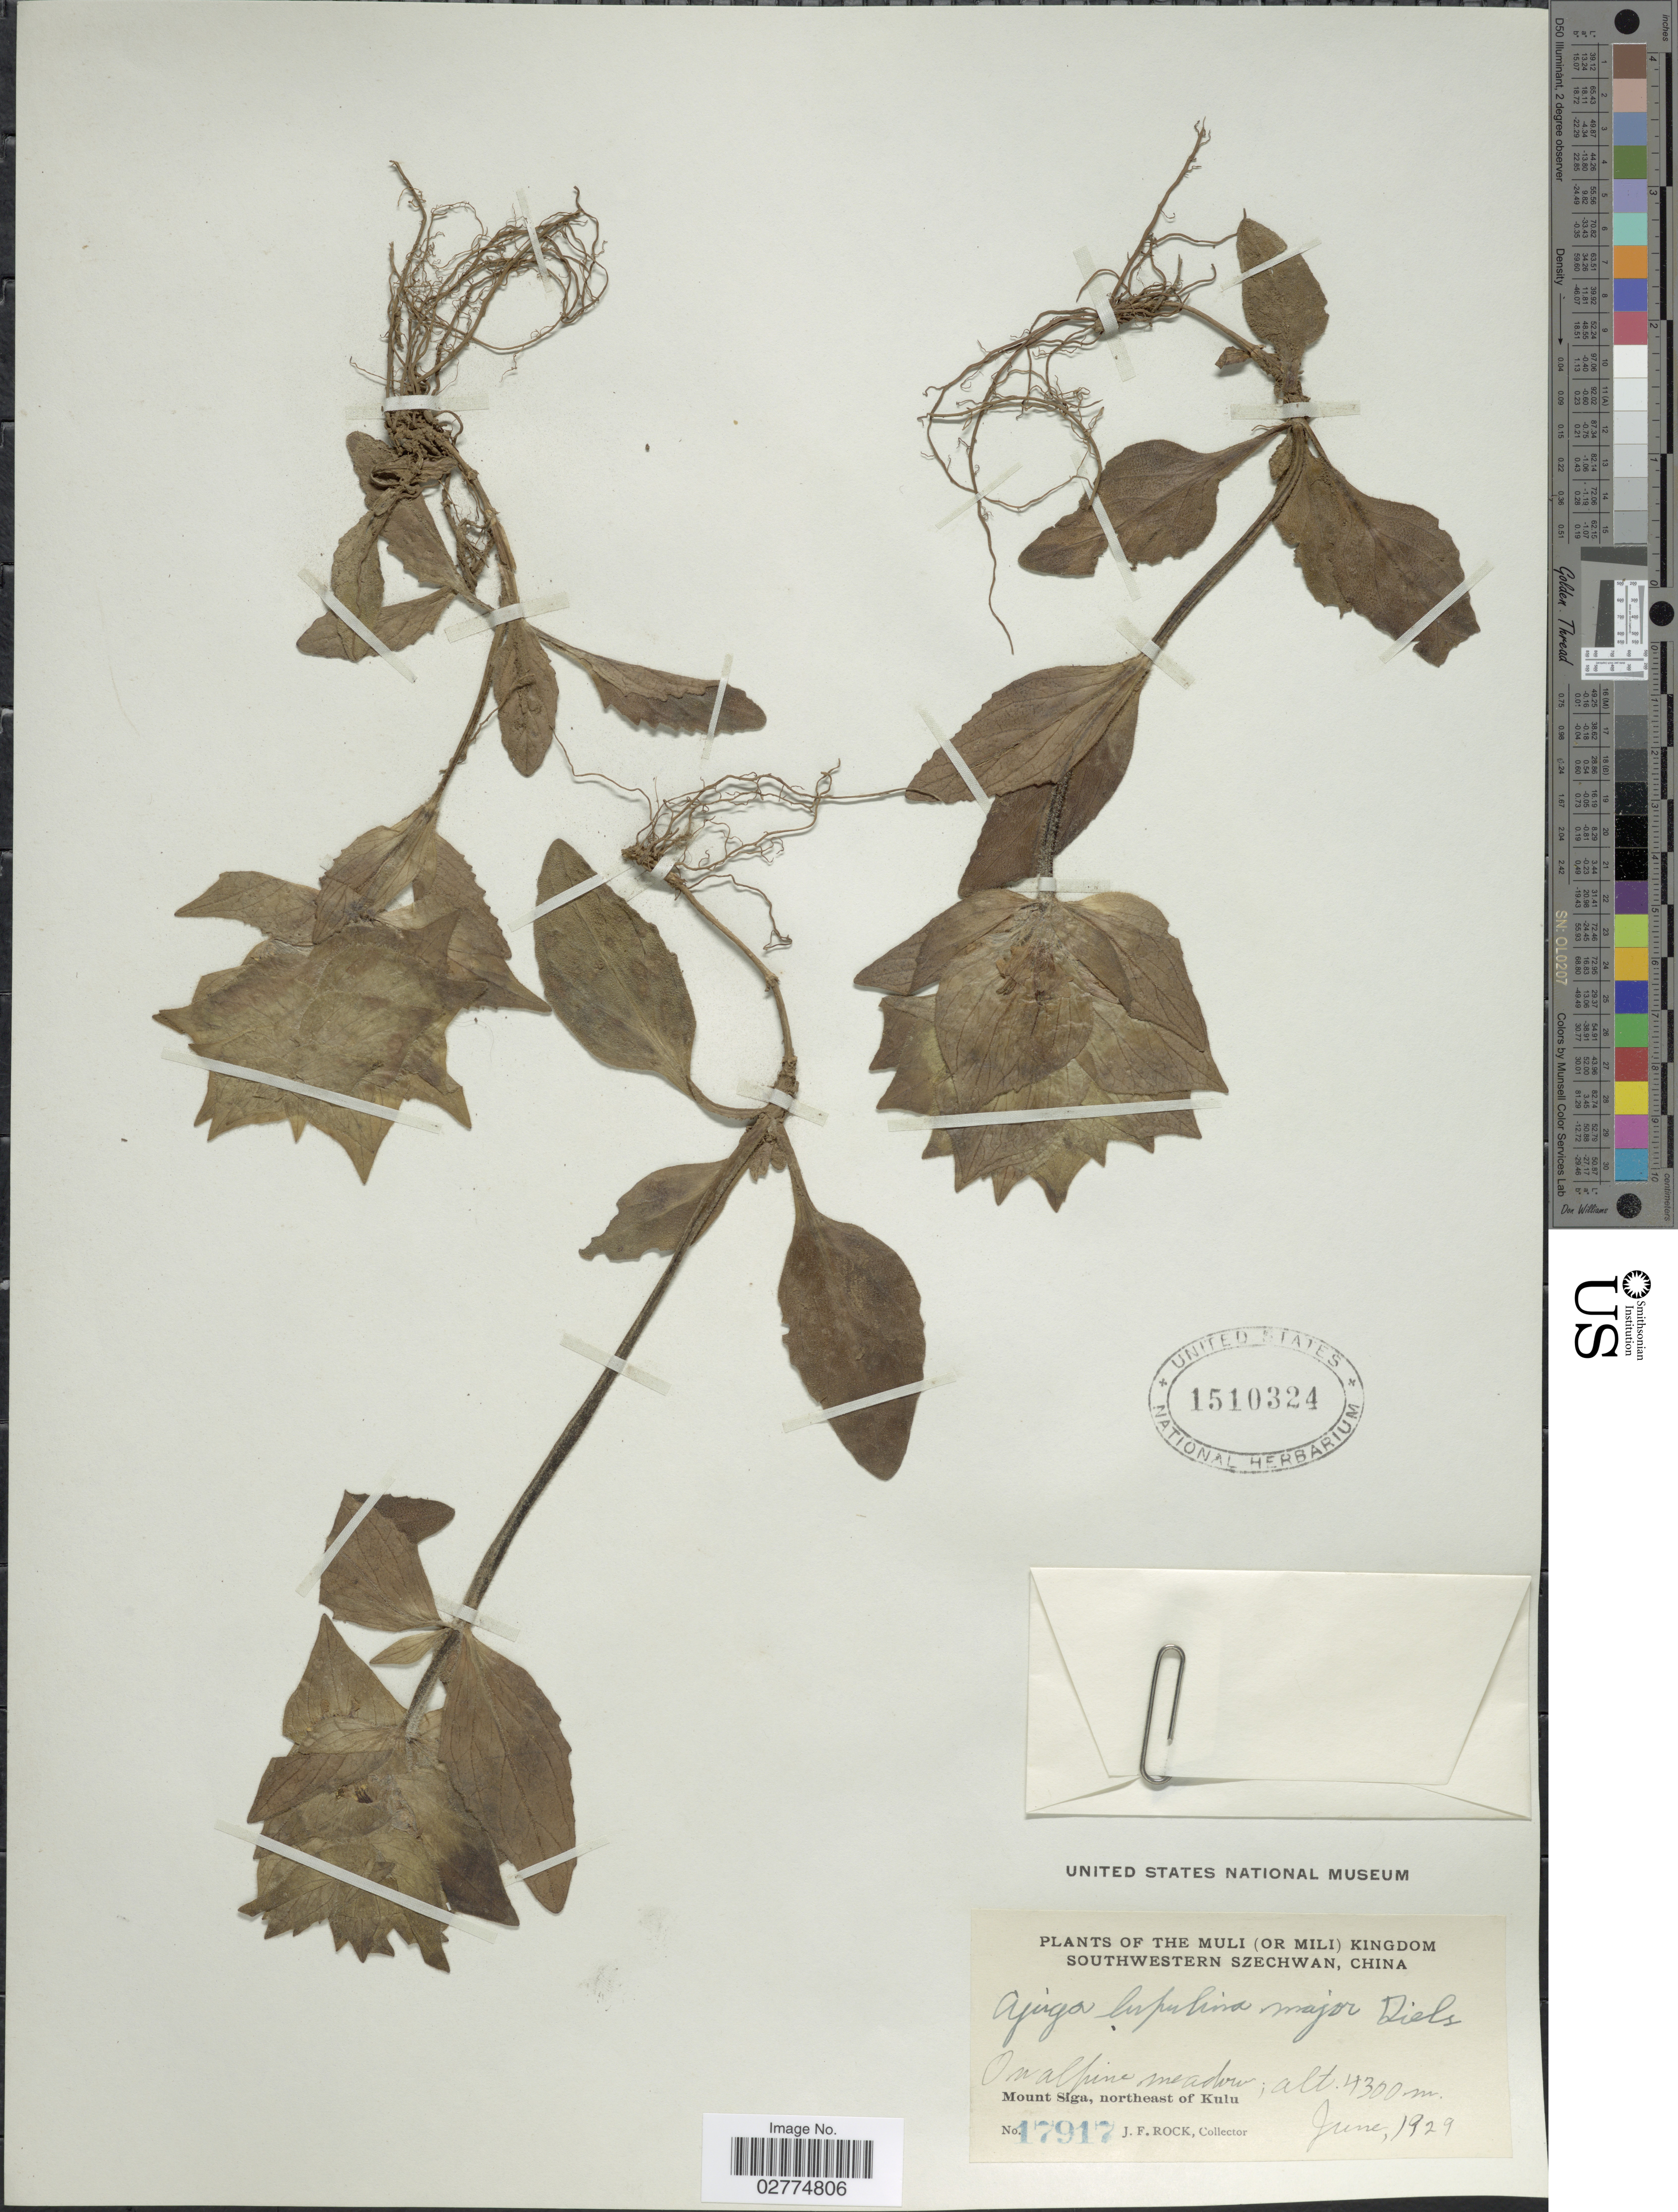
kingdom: Plantae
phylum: Tracheophyta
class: Magnoliopsida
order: Lamiales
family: Lamiaceae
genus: Ajuga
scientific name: Ajuga lupulina var. major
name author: Diels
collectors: J. Rock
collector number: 17917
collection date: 1929-06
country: China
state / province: Sichuan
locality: The Muli (Or Mili) Kingdom, Southwestern Szechwan, Mount Siga, northeast of Kulu.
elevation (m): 4300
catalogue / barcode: US 1510324